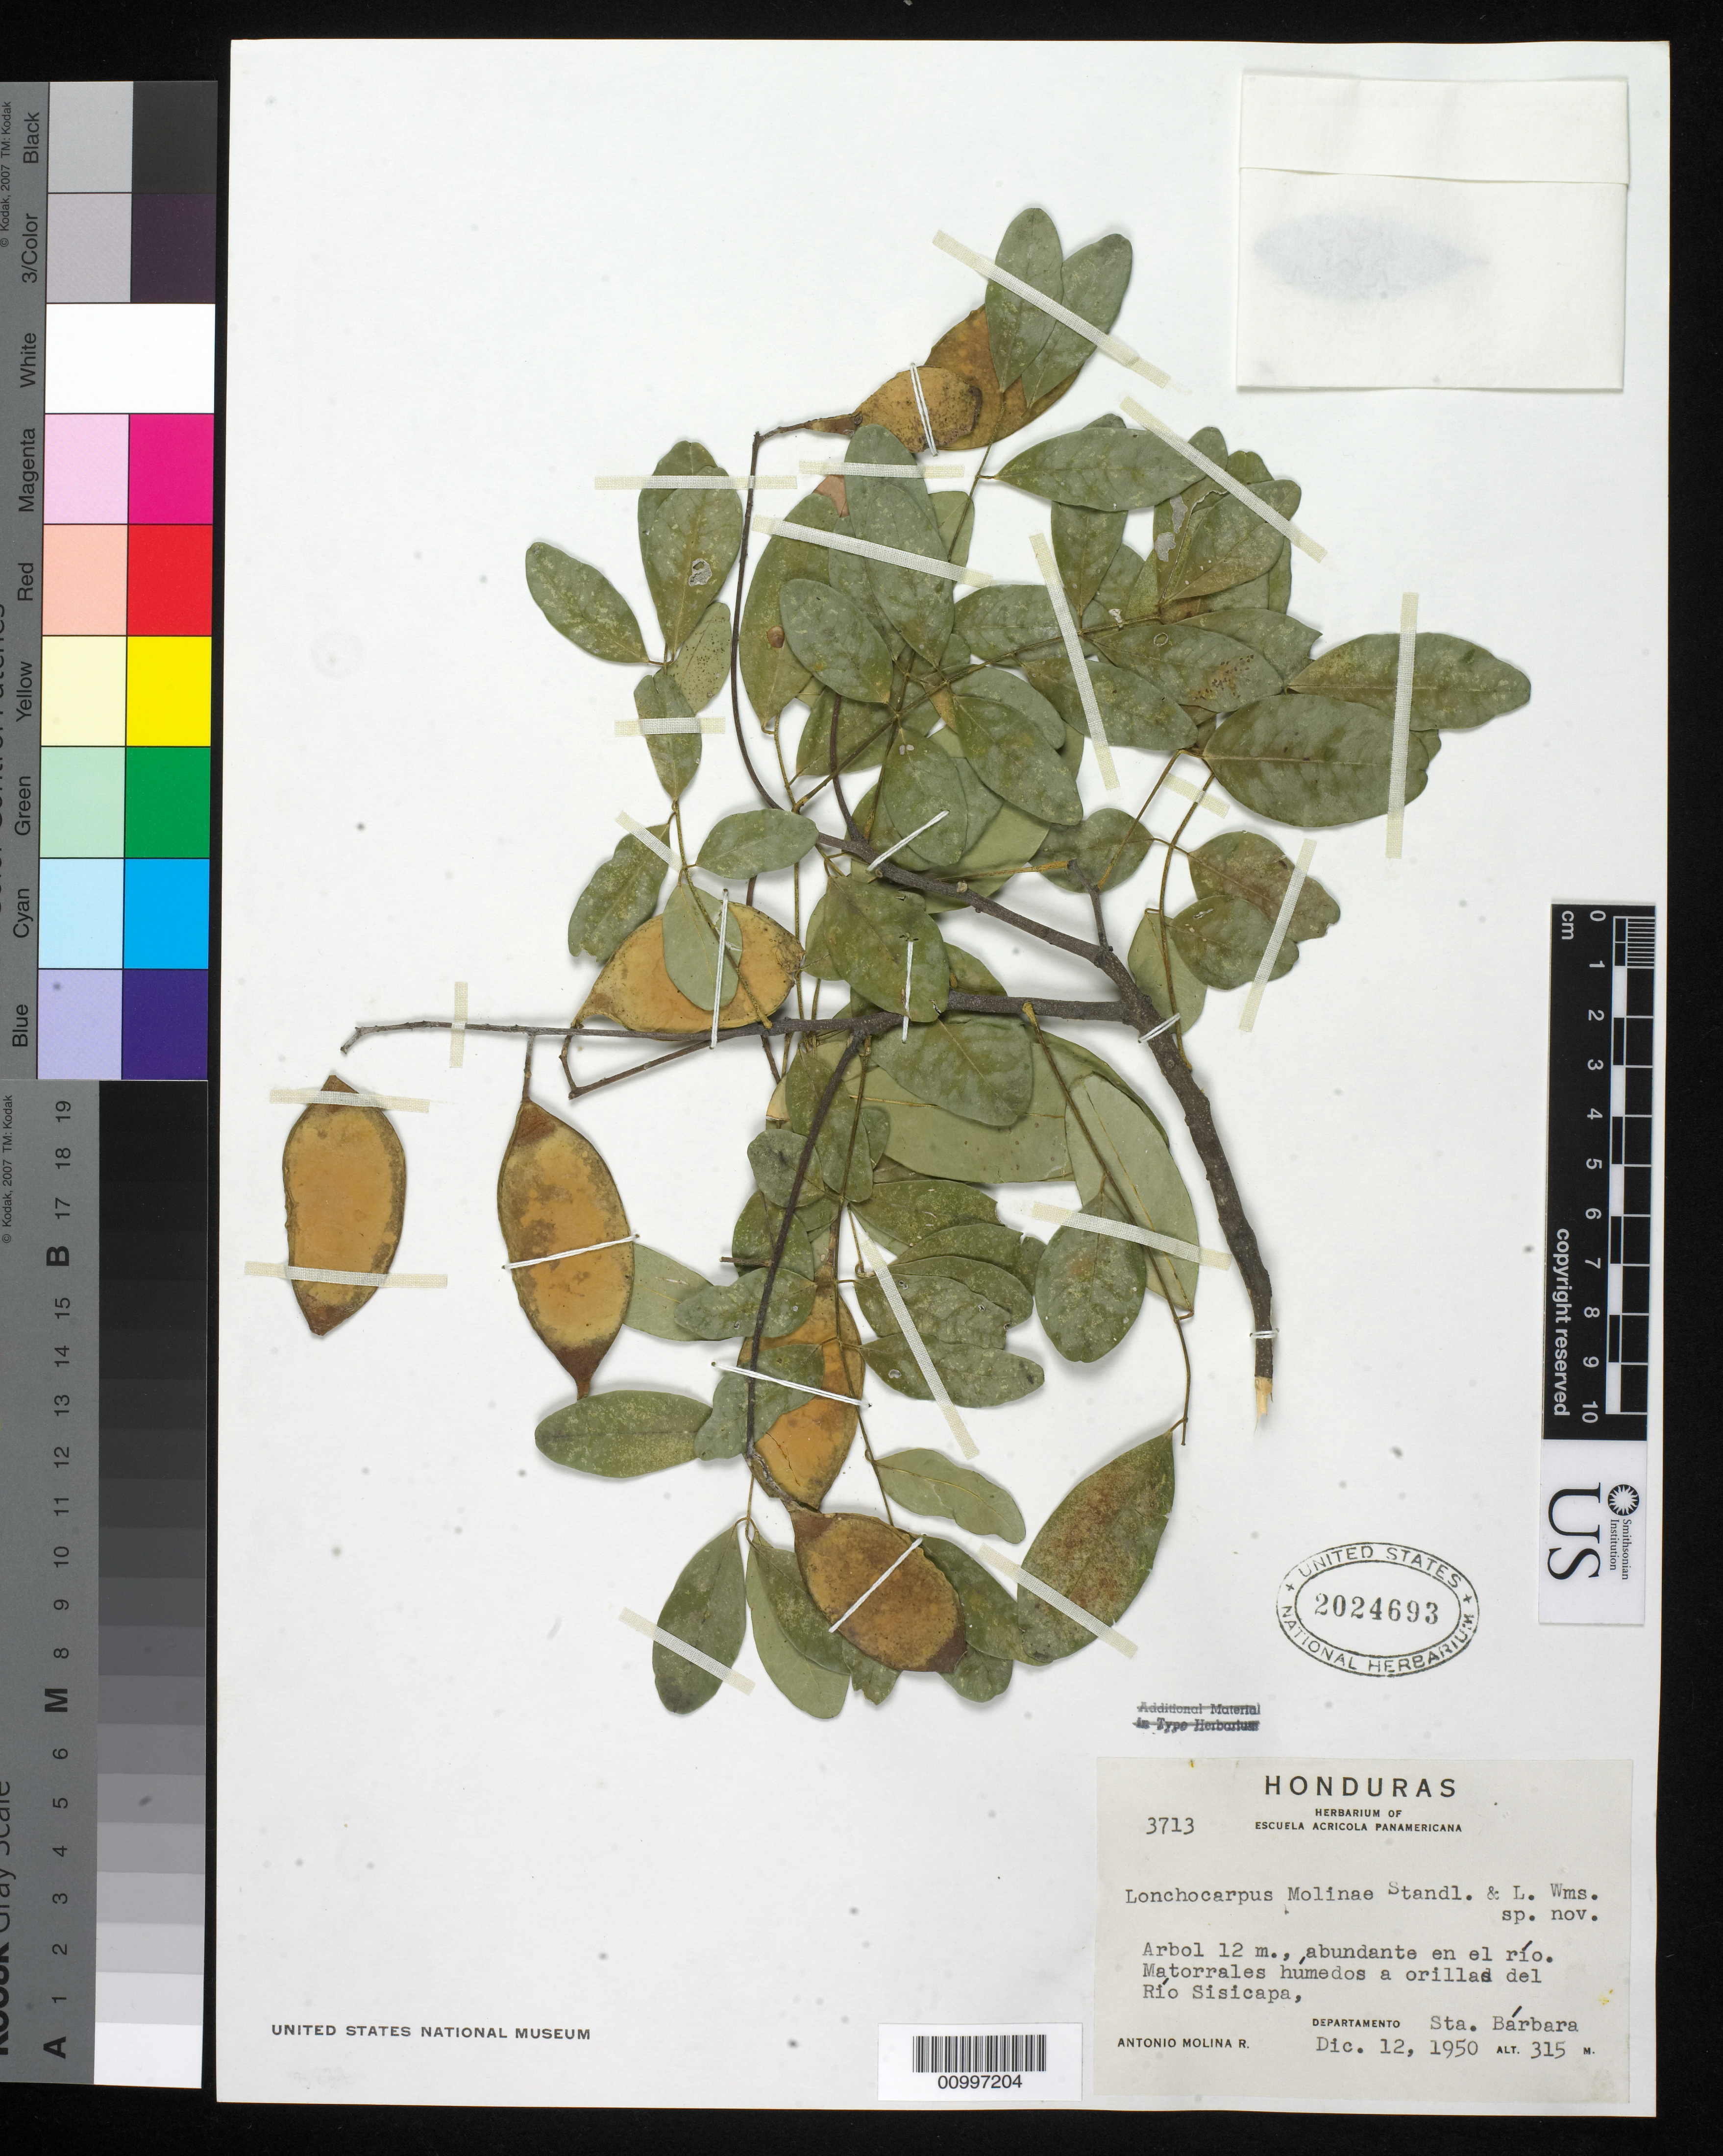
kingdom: Plantae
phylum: Tracheophyta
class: Magnoliopsida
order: Fabales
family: Fabaceae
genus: Lonchocarpus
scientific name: Lonchocarpus molinae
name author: Standl. & L.O. Williams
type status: Isotype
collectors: A. Molina R.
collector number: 3713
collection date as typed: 12 Dec 1950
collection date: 1950-12-12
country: Honduras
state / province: Santa Bárbara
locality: Orillas del Rio Sisicapa.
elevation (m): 315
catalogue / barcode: US 2024693